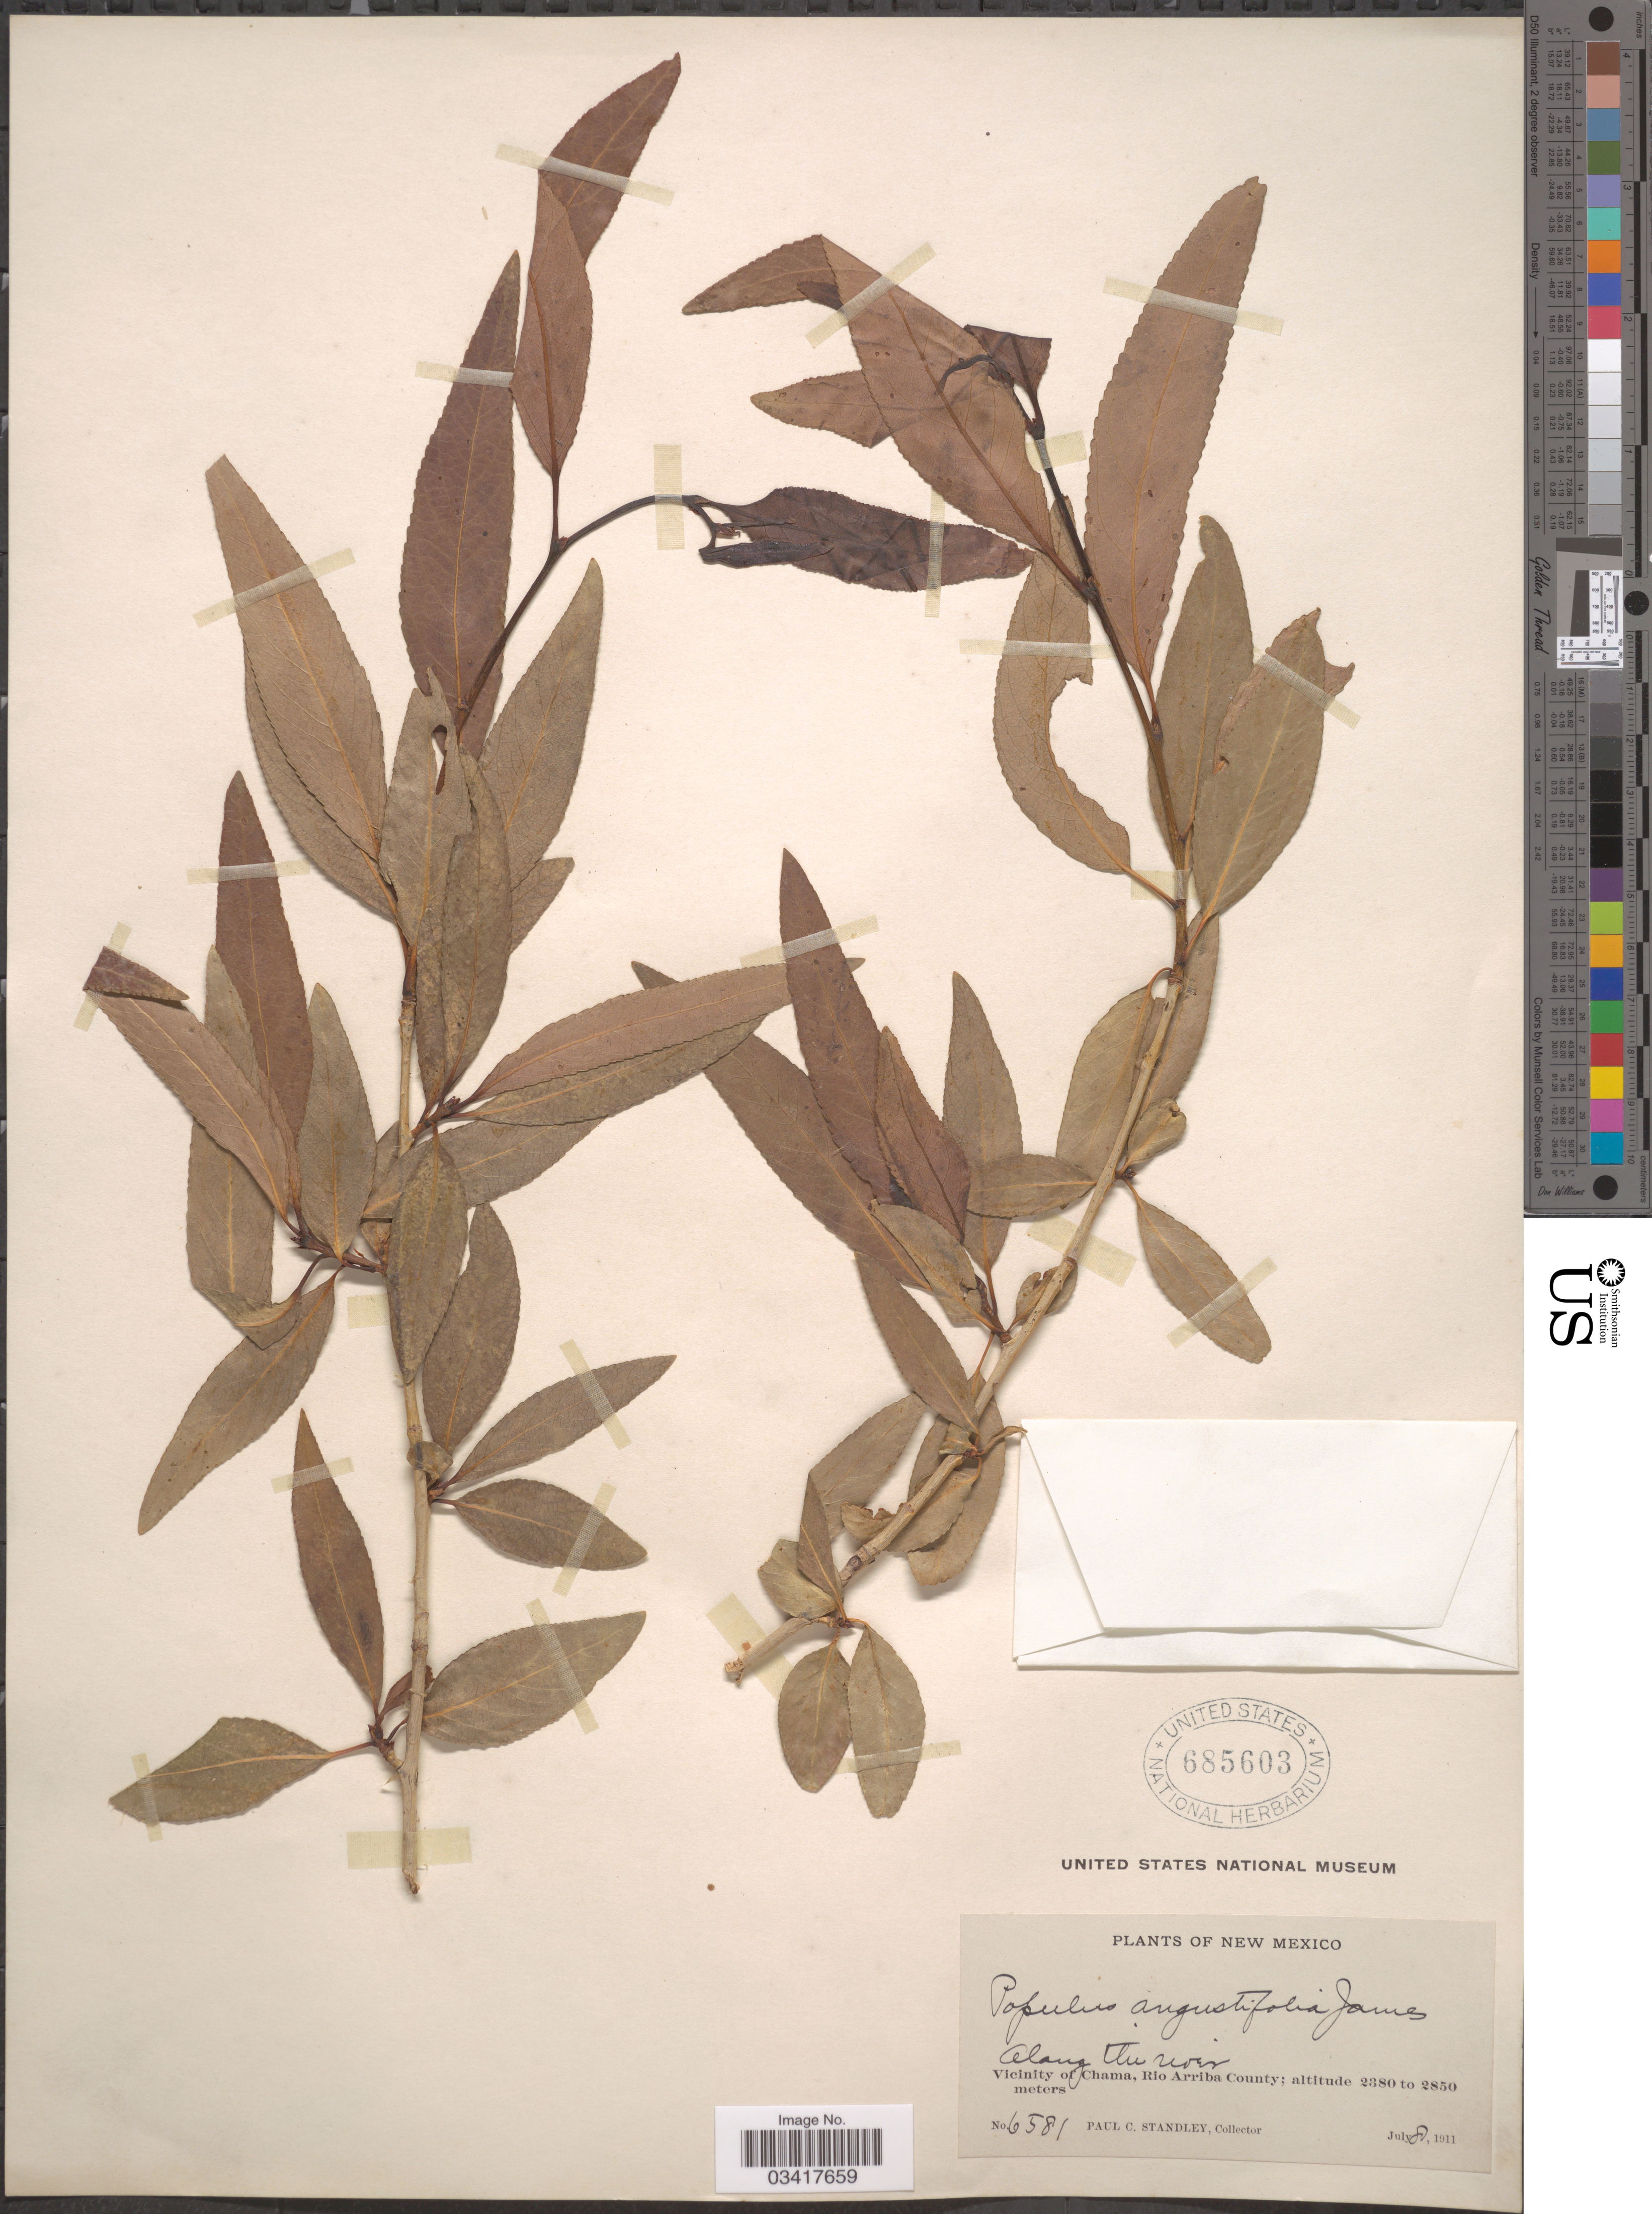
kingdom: Plantae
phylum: Tracheophyta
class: Magnoliopsida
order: Malpighiales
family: Salicaceae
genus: Populus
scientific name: Populus angustifolia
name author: E. James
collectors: P. C. Standley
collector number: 6581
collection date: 1911-07-08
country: United States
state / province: New Mexico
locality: Vicinity of Chama, Rio Arriba County.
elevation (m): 2380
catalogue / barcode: US 685603